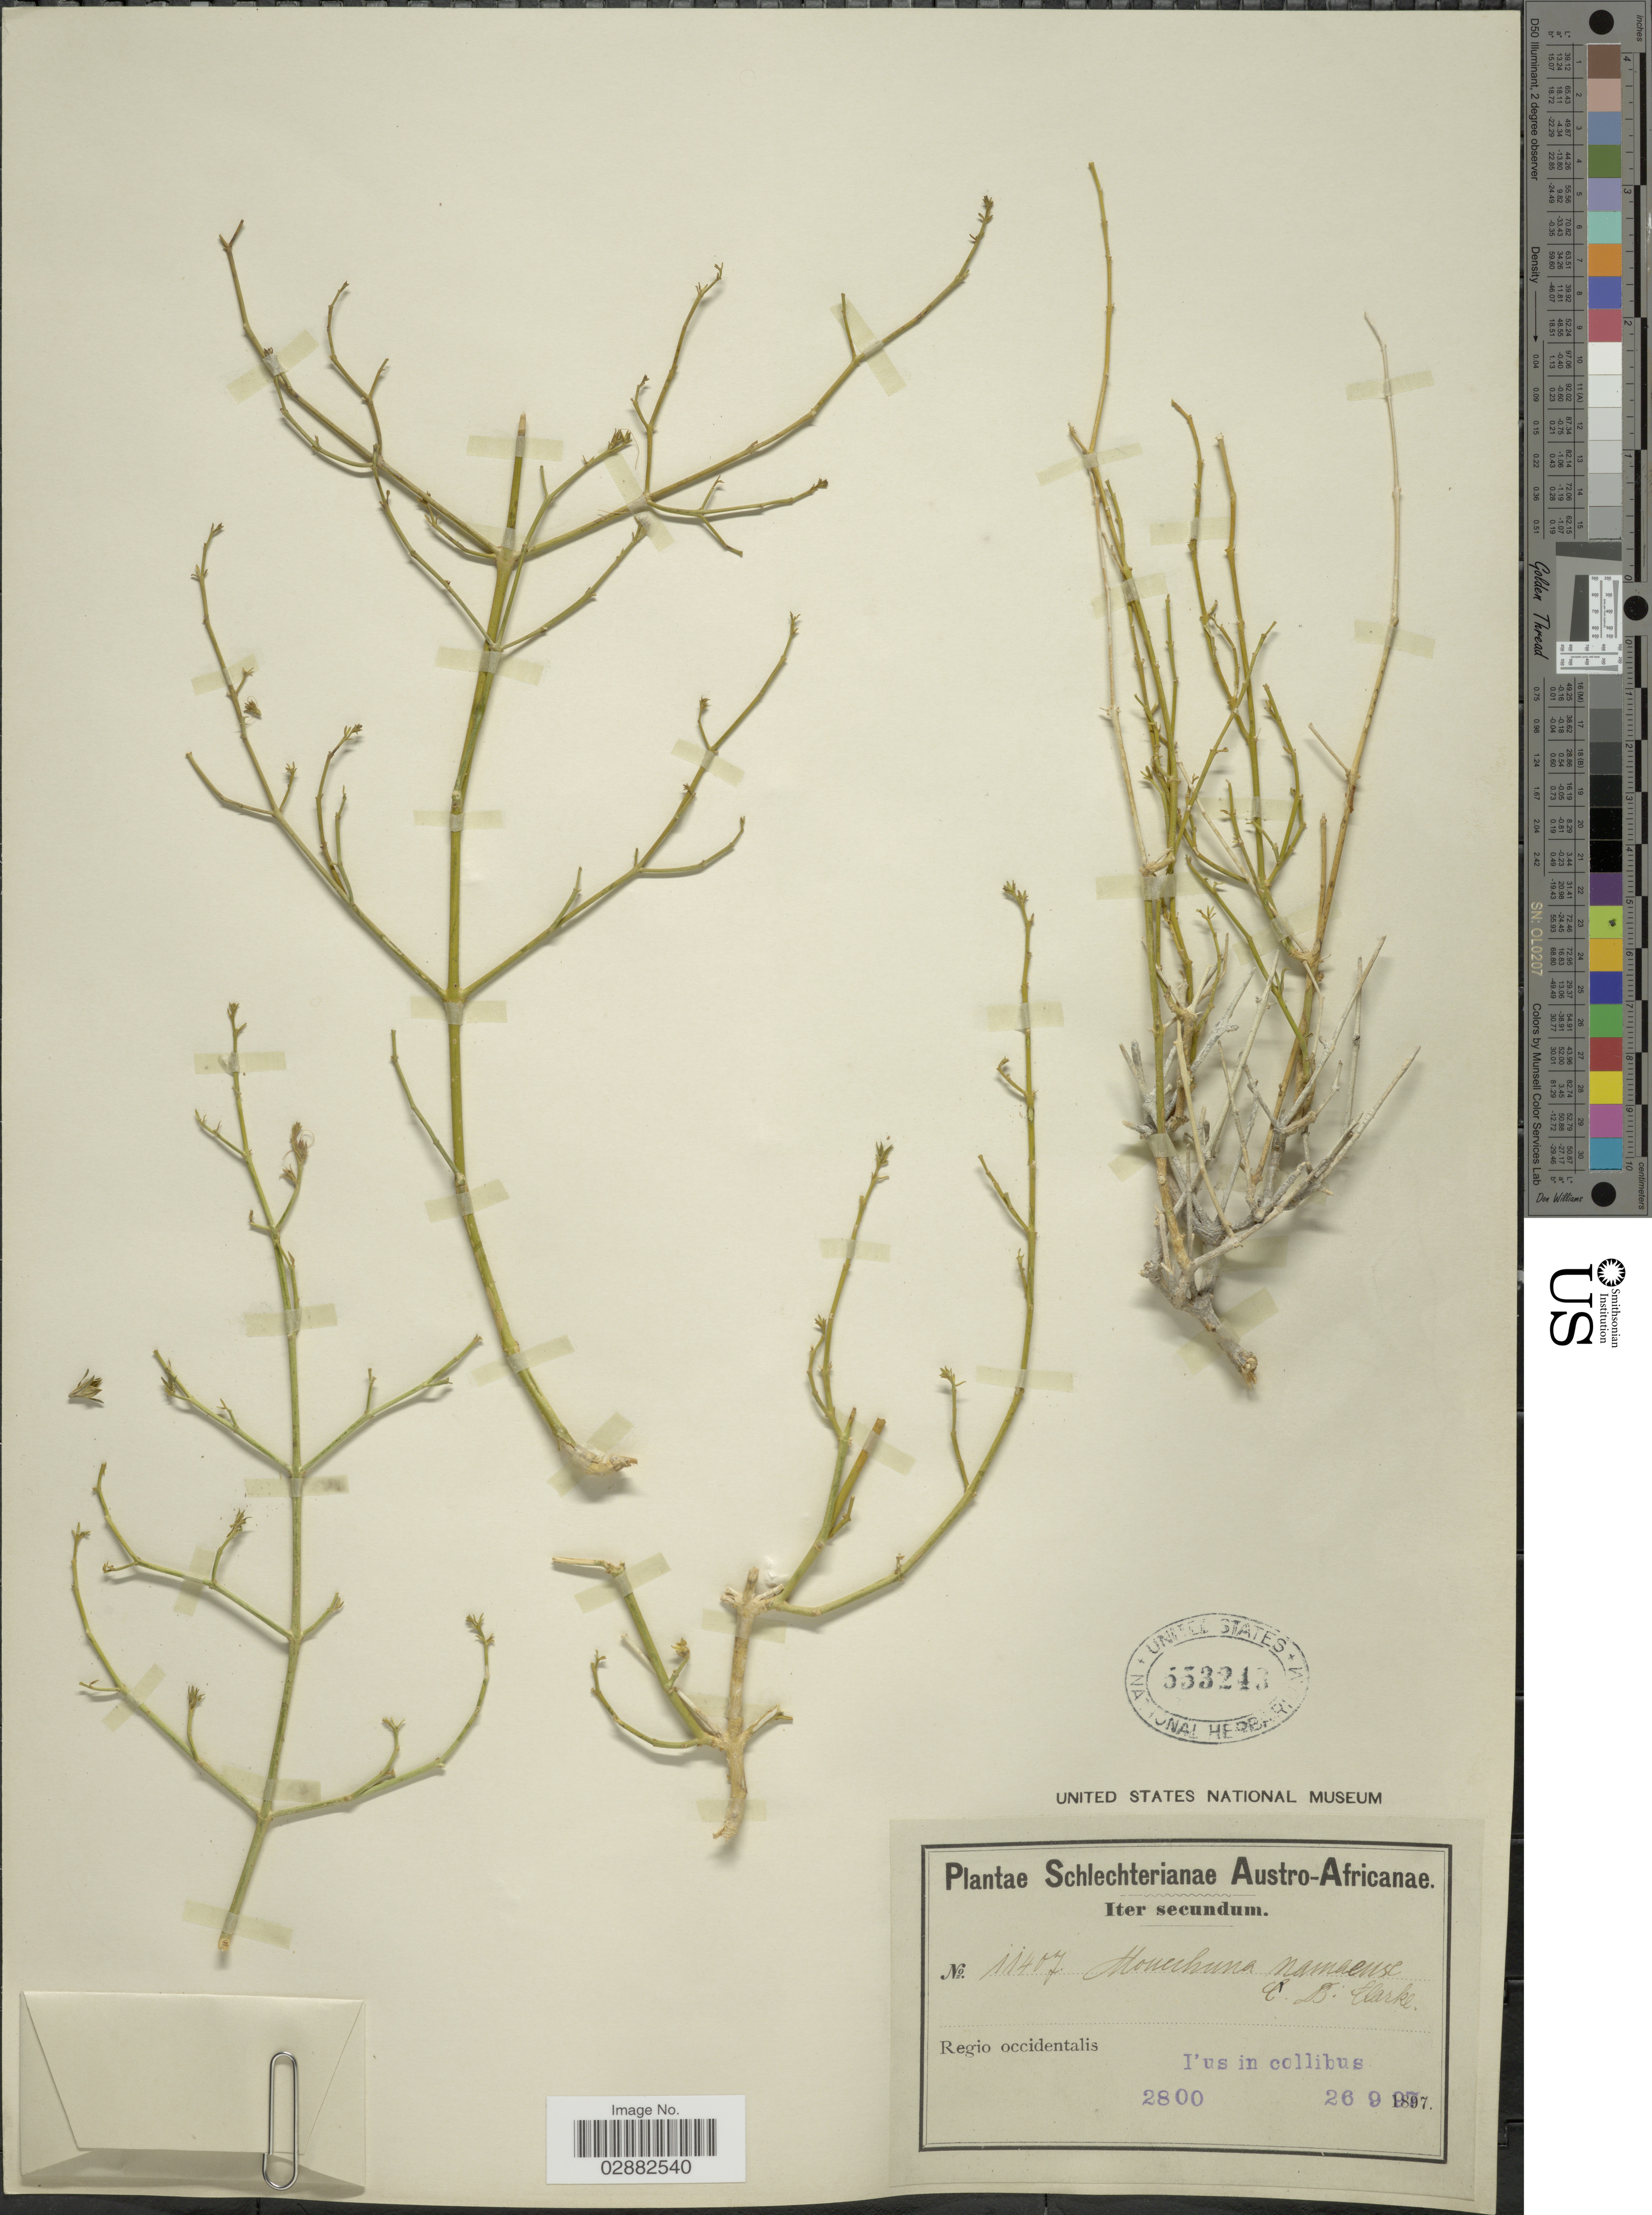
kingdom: Plantae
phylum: Tracheophyta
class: Magnoliopsida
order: Lamiales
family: Acanthaceae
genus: Justicia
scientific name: Justicia namaensis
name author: Schinz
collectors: Schlechter, --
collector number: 11407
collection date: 1897-09-26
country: South Africa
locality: Austro-Africanae, Regio occidentalis, I'us in collibus.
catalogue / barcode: US 553243